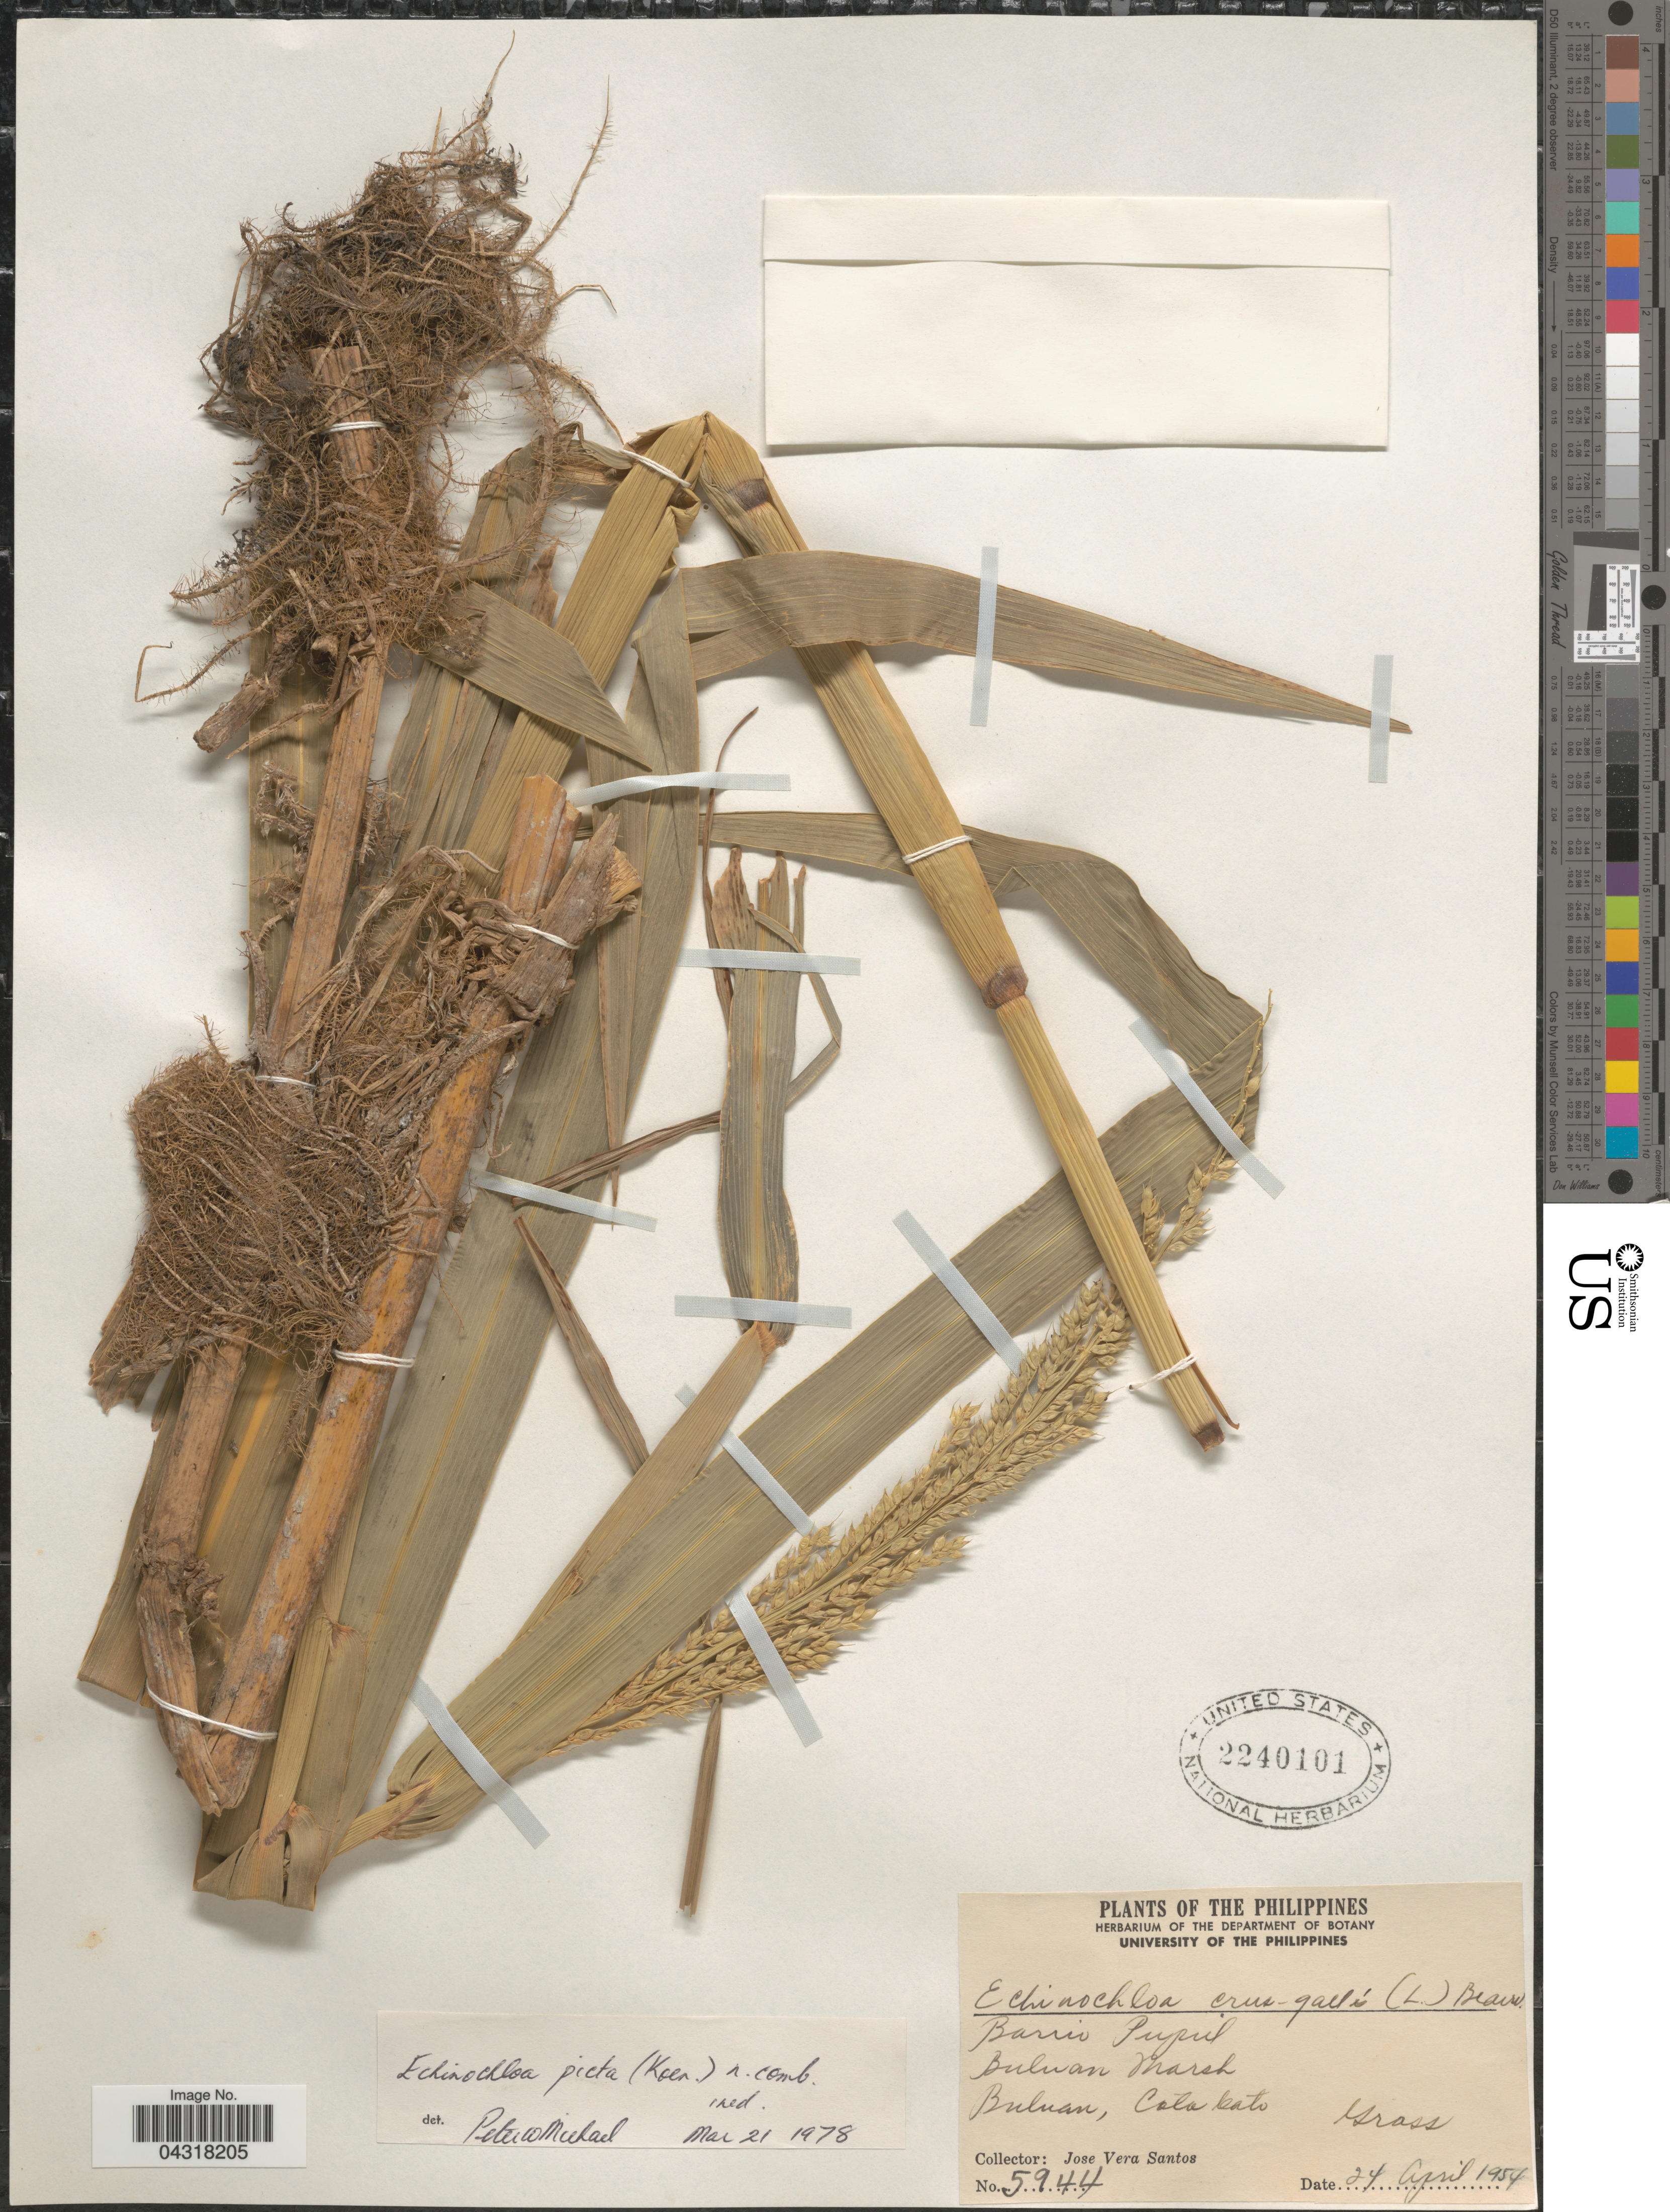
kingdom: Plantae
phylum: Tracheophyta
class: Liliopsida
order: Poales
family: Poaceae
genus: Echinochloa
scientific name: Echinochloa picta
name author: (K.D. Koenig) Michael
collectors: J. V. Santos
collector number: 5944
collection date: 1954-04-24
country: Philippines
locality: Barrio Pupul. Buluan Marsh. Buluan, Cotabato.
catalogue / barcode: US 2240101